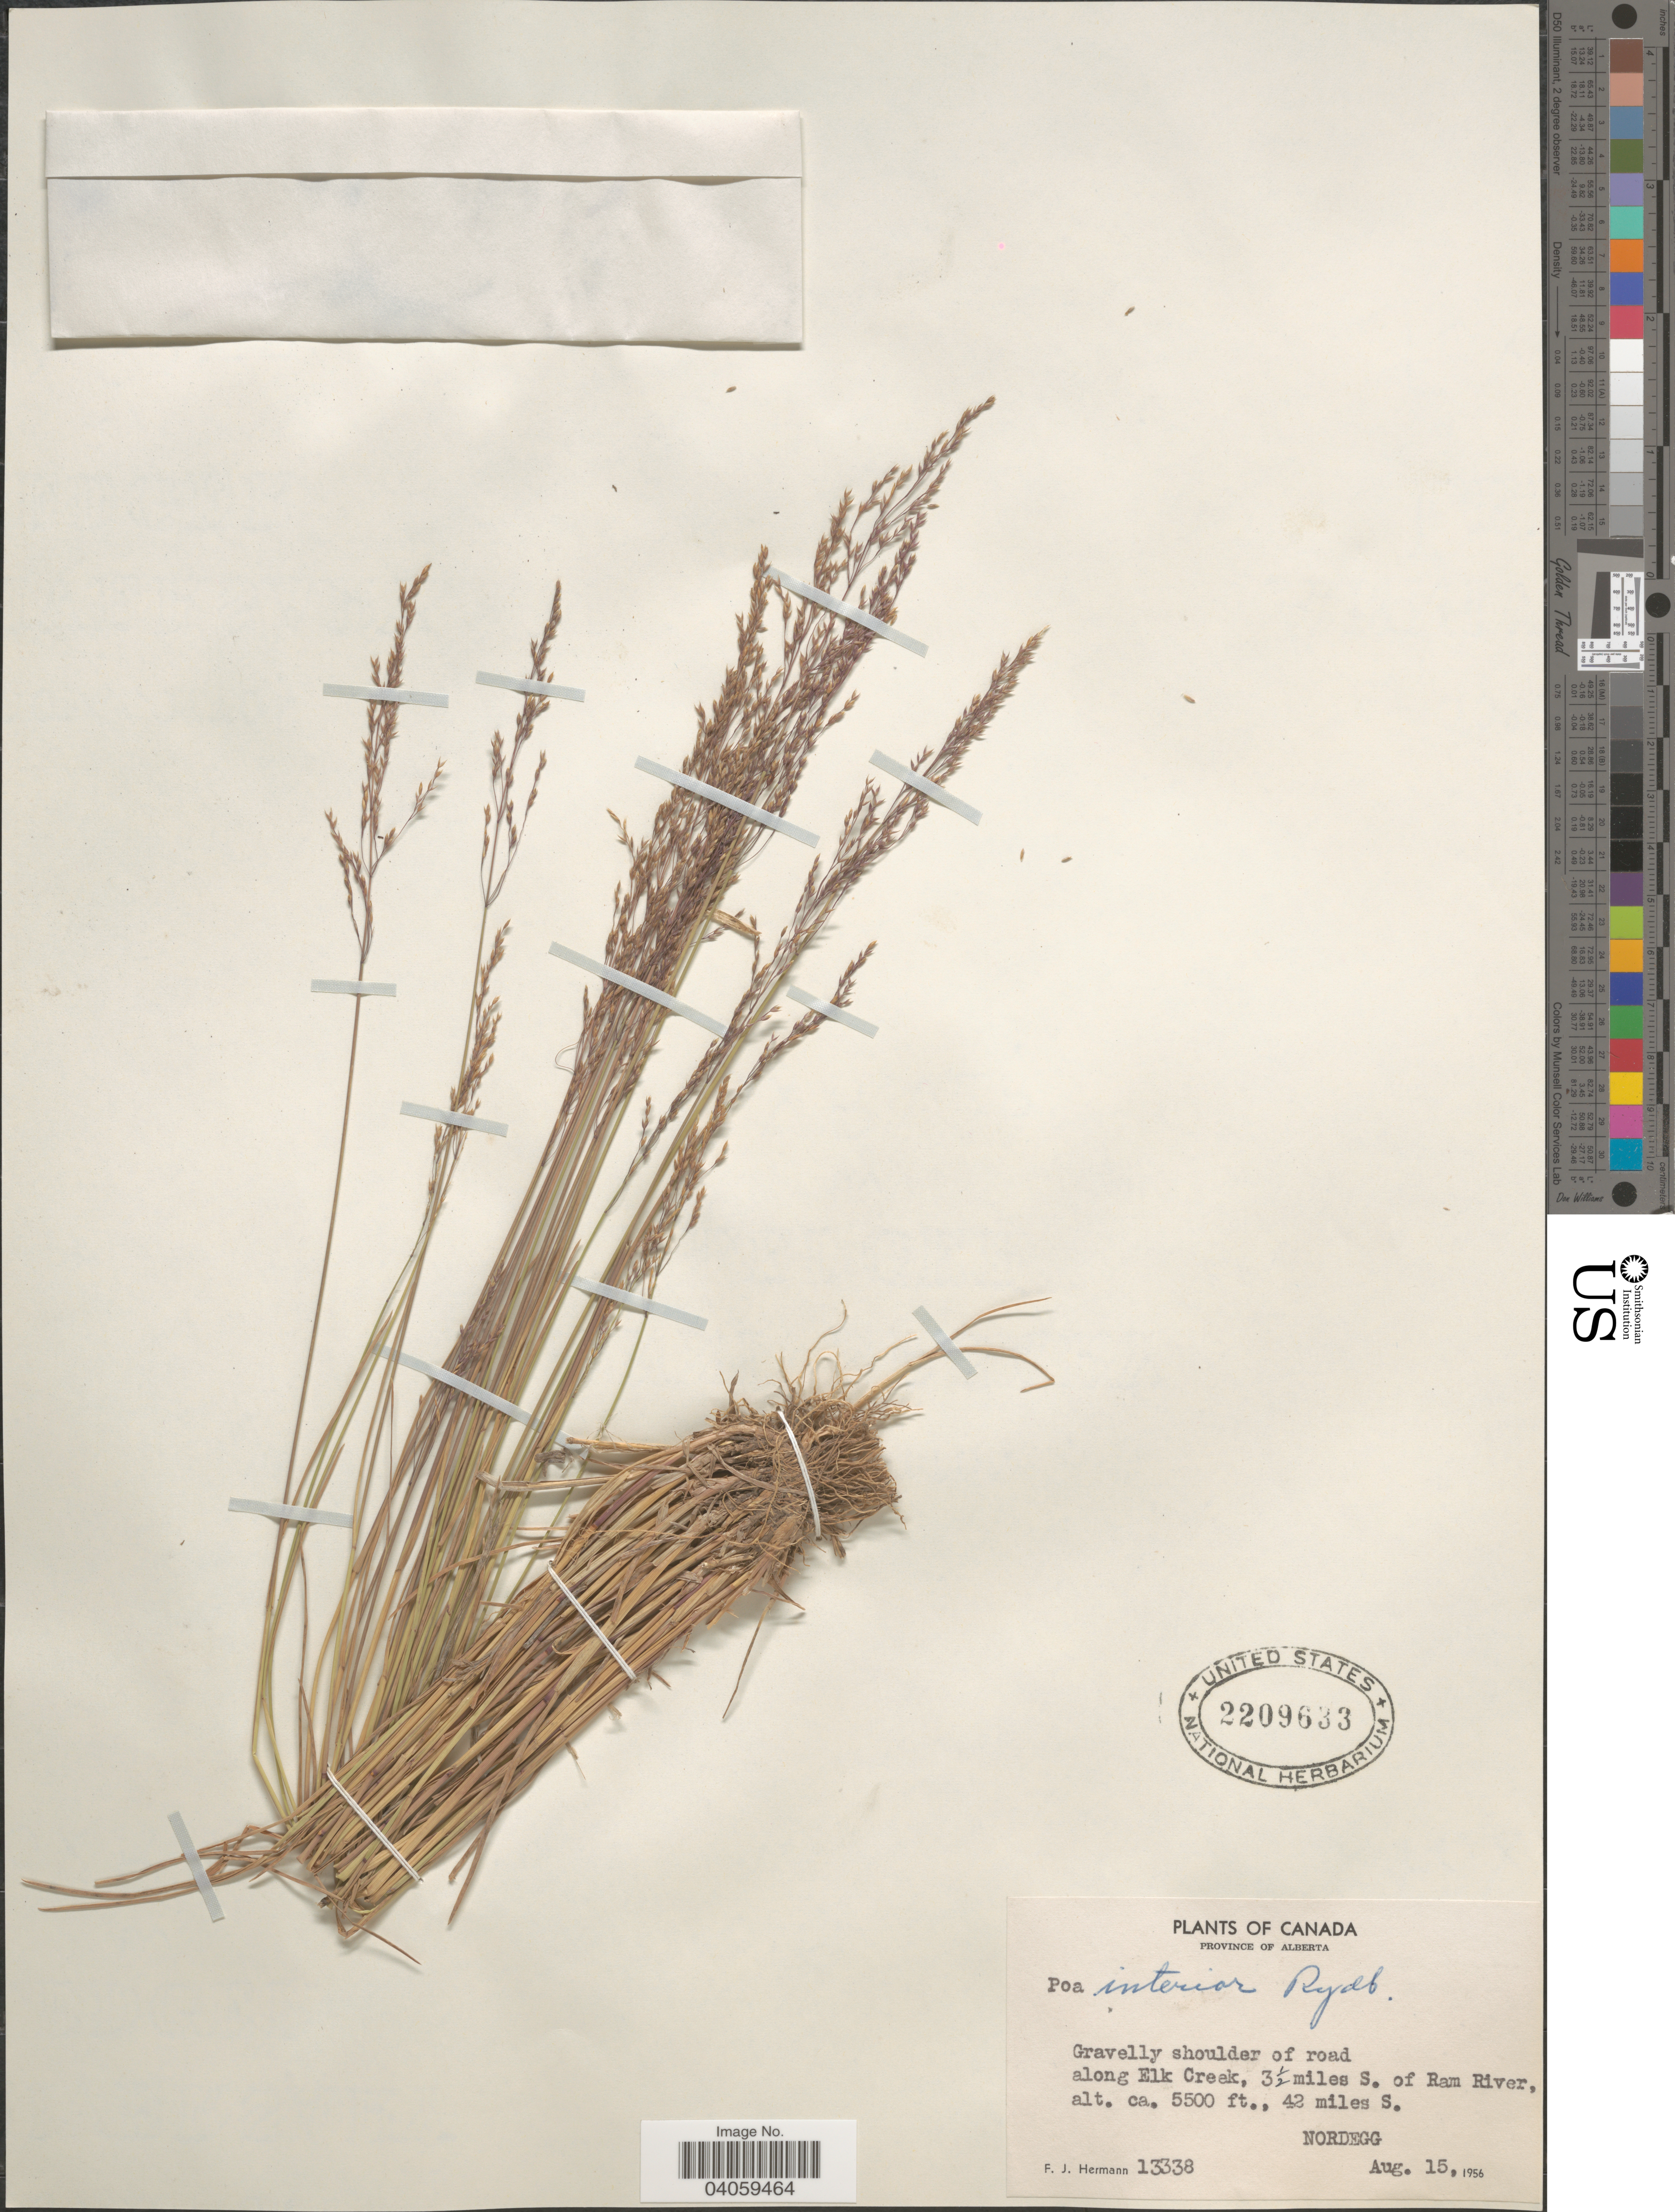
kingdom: Plantae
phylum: Tracheophyta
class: Liliopsida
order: Poales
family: Poaceae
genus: Poa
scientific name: Poa interior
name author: Rydb.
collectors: F. J. Hermann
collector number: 13338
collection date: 1956-08-15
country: Canada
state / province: Alberta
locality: Gravelly shoulder of road along Elk Creek, 3½ miles S. of Ram River, 42 miles S. Nordegg.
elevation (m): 1676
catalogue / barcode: US 2209633